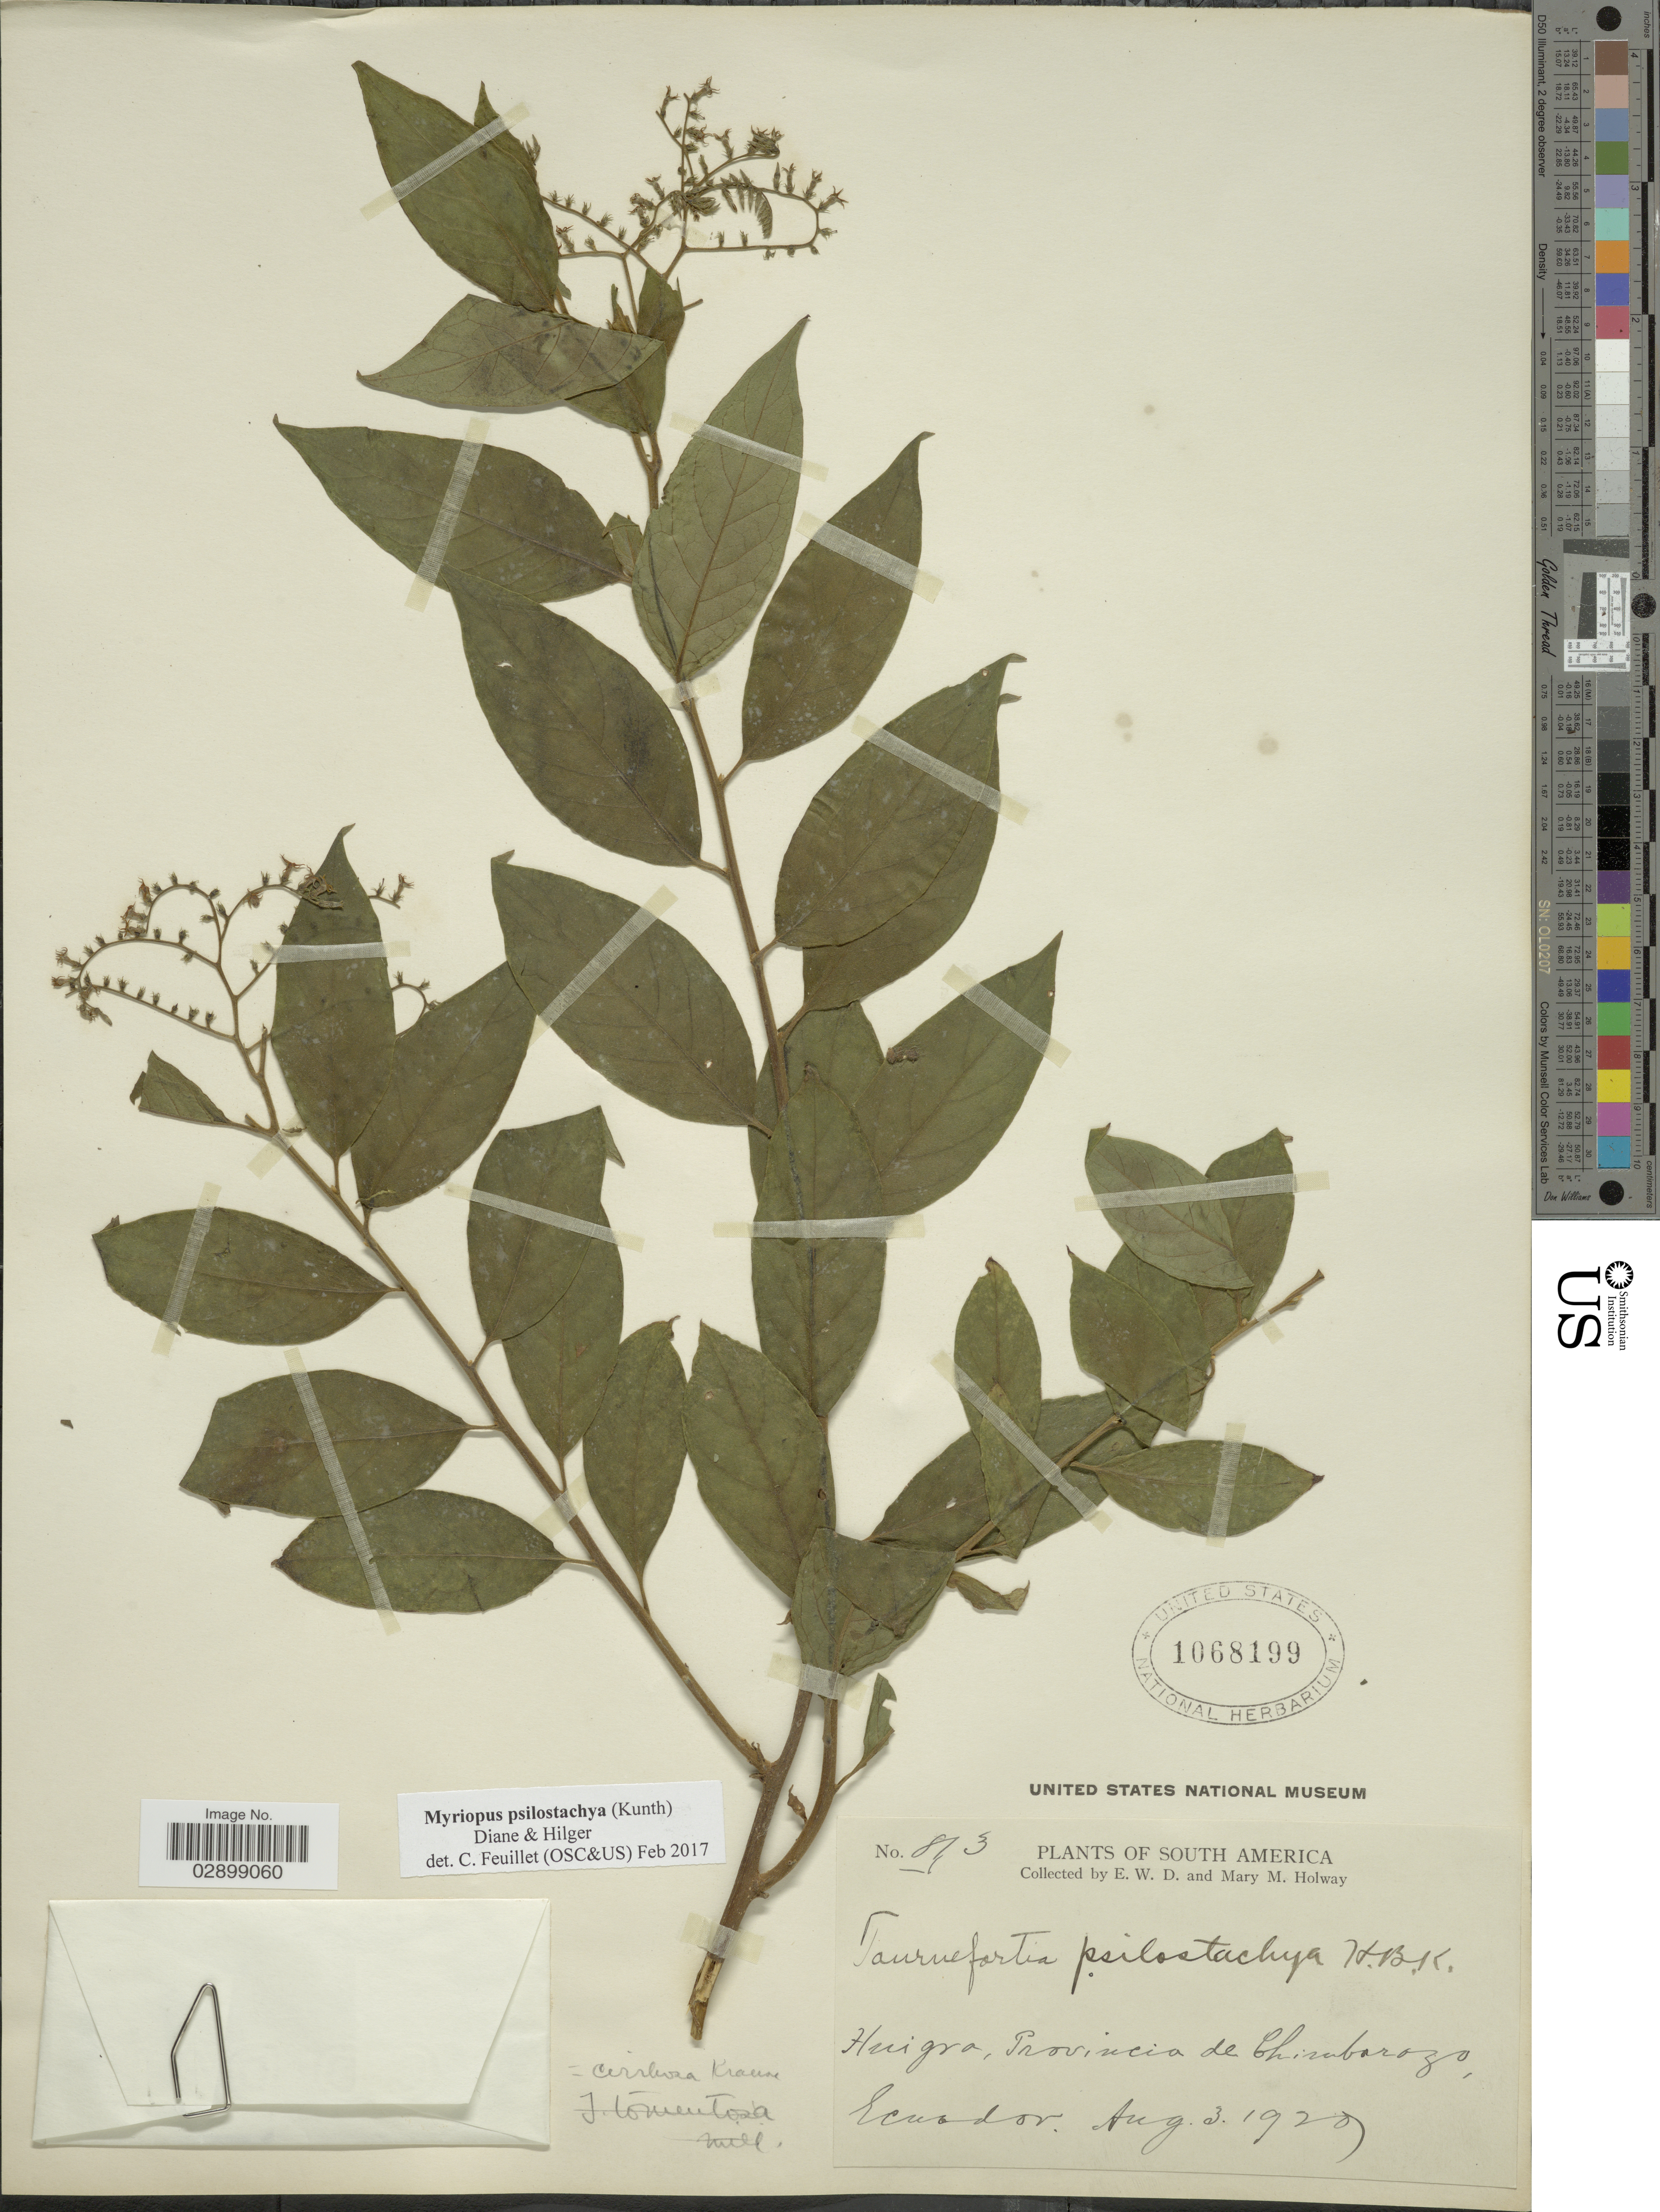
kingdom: Plantae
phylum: Tracheophyta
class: Magnoliopsida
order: Boraginales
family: Heliotropiaceae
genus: Myriopus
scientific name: Myriopus psilostachya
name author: (Kunth) Diane & Hilger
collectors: E. W. D. Holway & M. M. Holway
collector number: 813*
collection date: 1929-08-03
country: Ecuador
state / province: Chimborazo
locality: Huigra.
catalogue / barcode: US 1068199